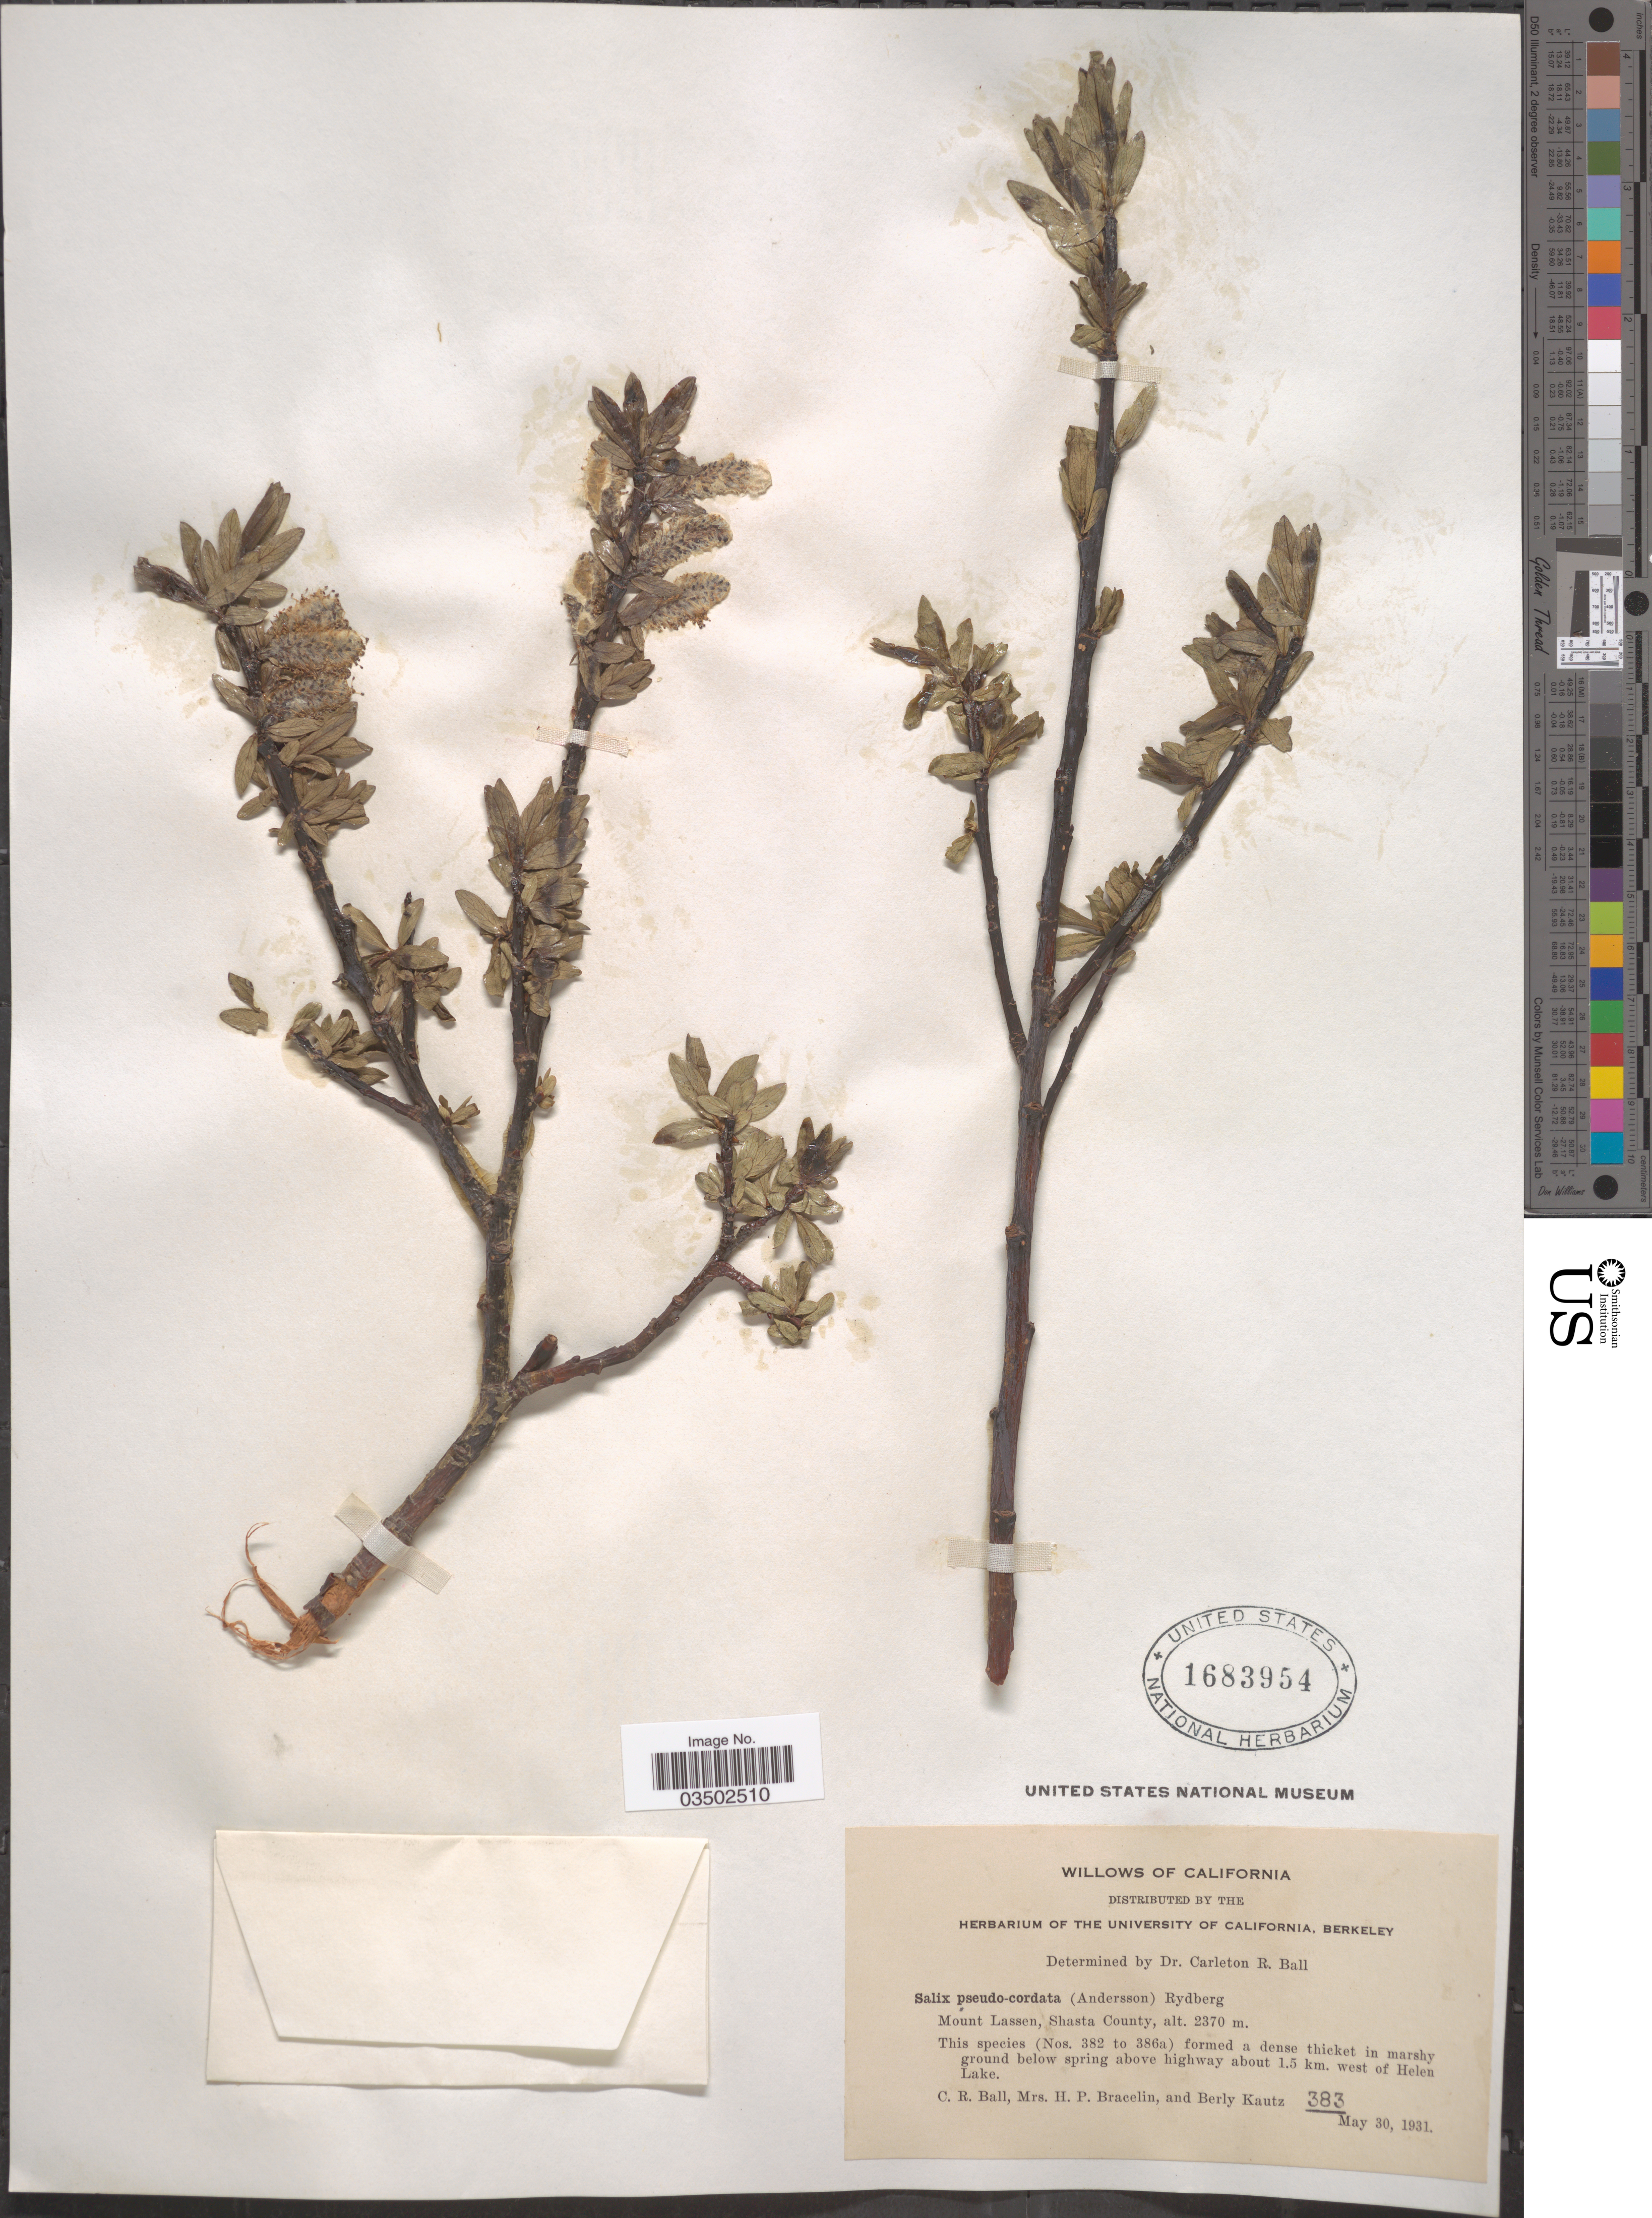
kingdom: Plantae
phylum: Tracheophyta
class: Magnoliopsida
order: Malpighiales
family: Salicaceae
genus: Salix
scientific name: Salix pseudocordata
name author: (Andersson) Andersson ex Rydb.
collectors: C. R. Ball, H. Bracelin & B. Kautz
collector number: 383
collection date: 1931-05-30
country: United States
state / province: California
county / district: Shasta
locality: Mount Lassen, Shasta County. Below spring above highway about 1.5 km. west of Helen Lake.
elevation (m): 2370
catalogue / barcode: US 1683954